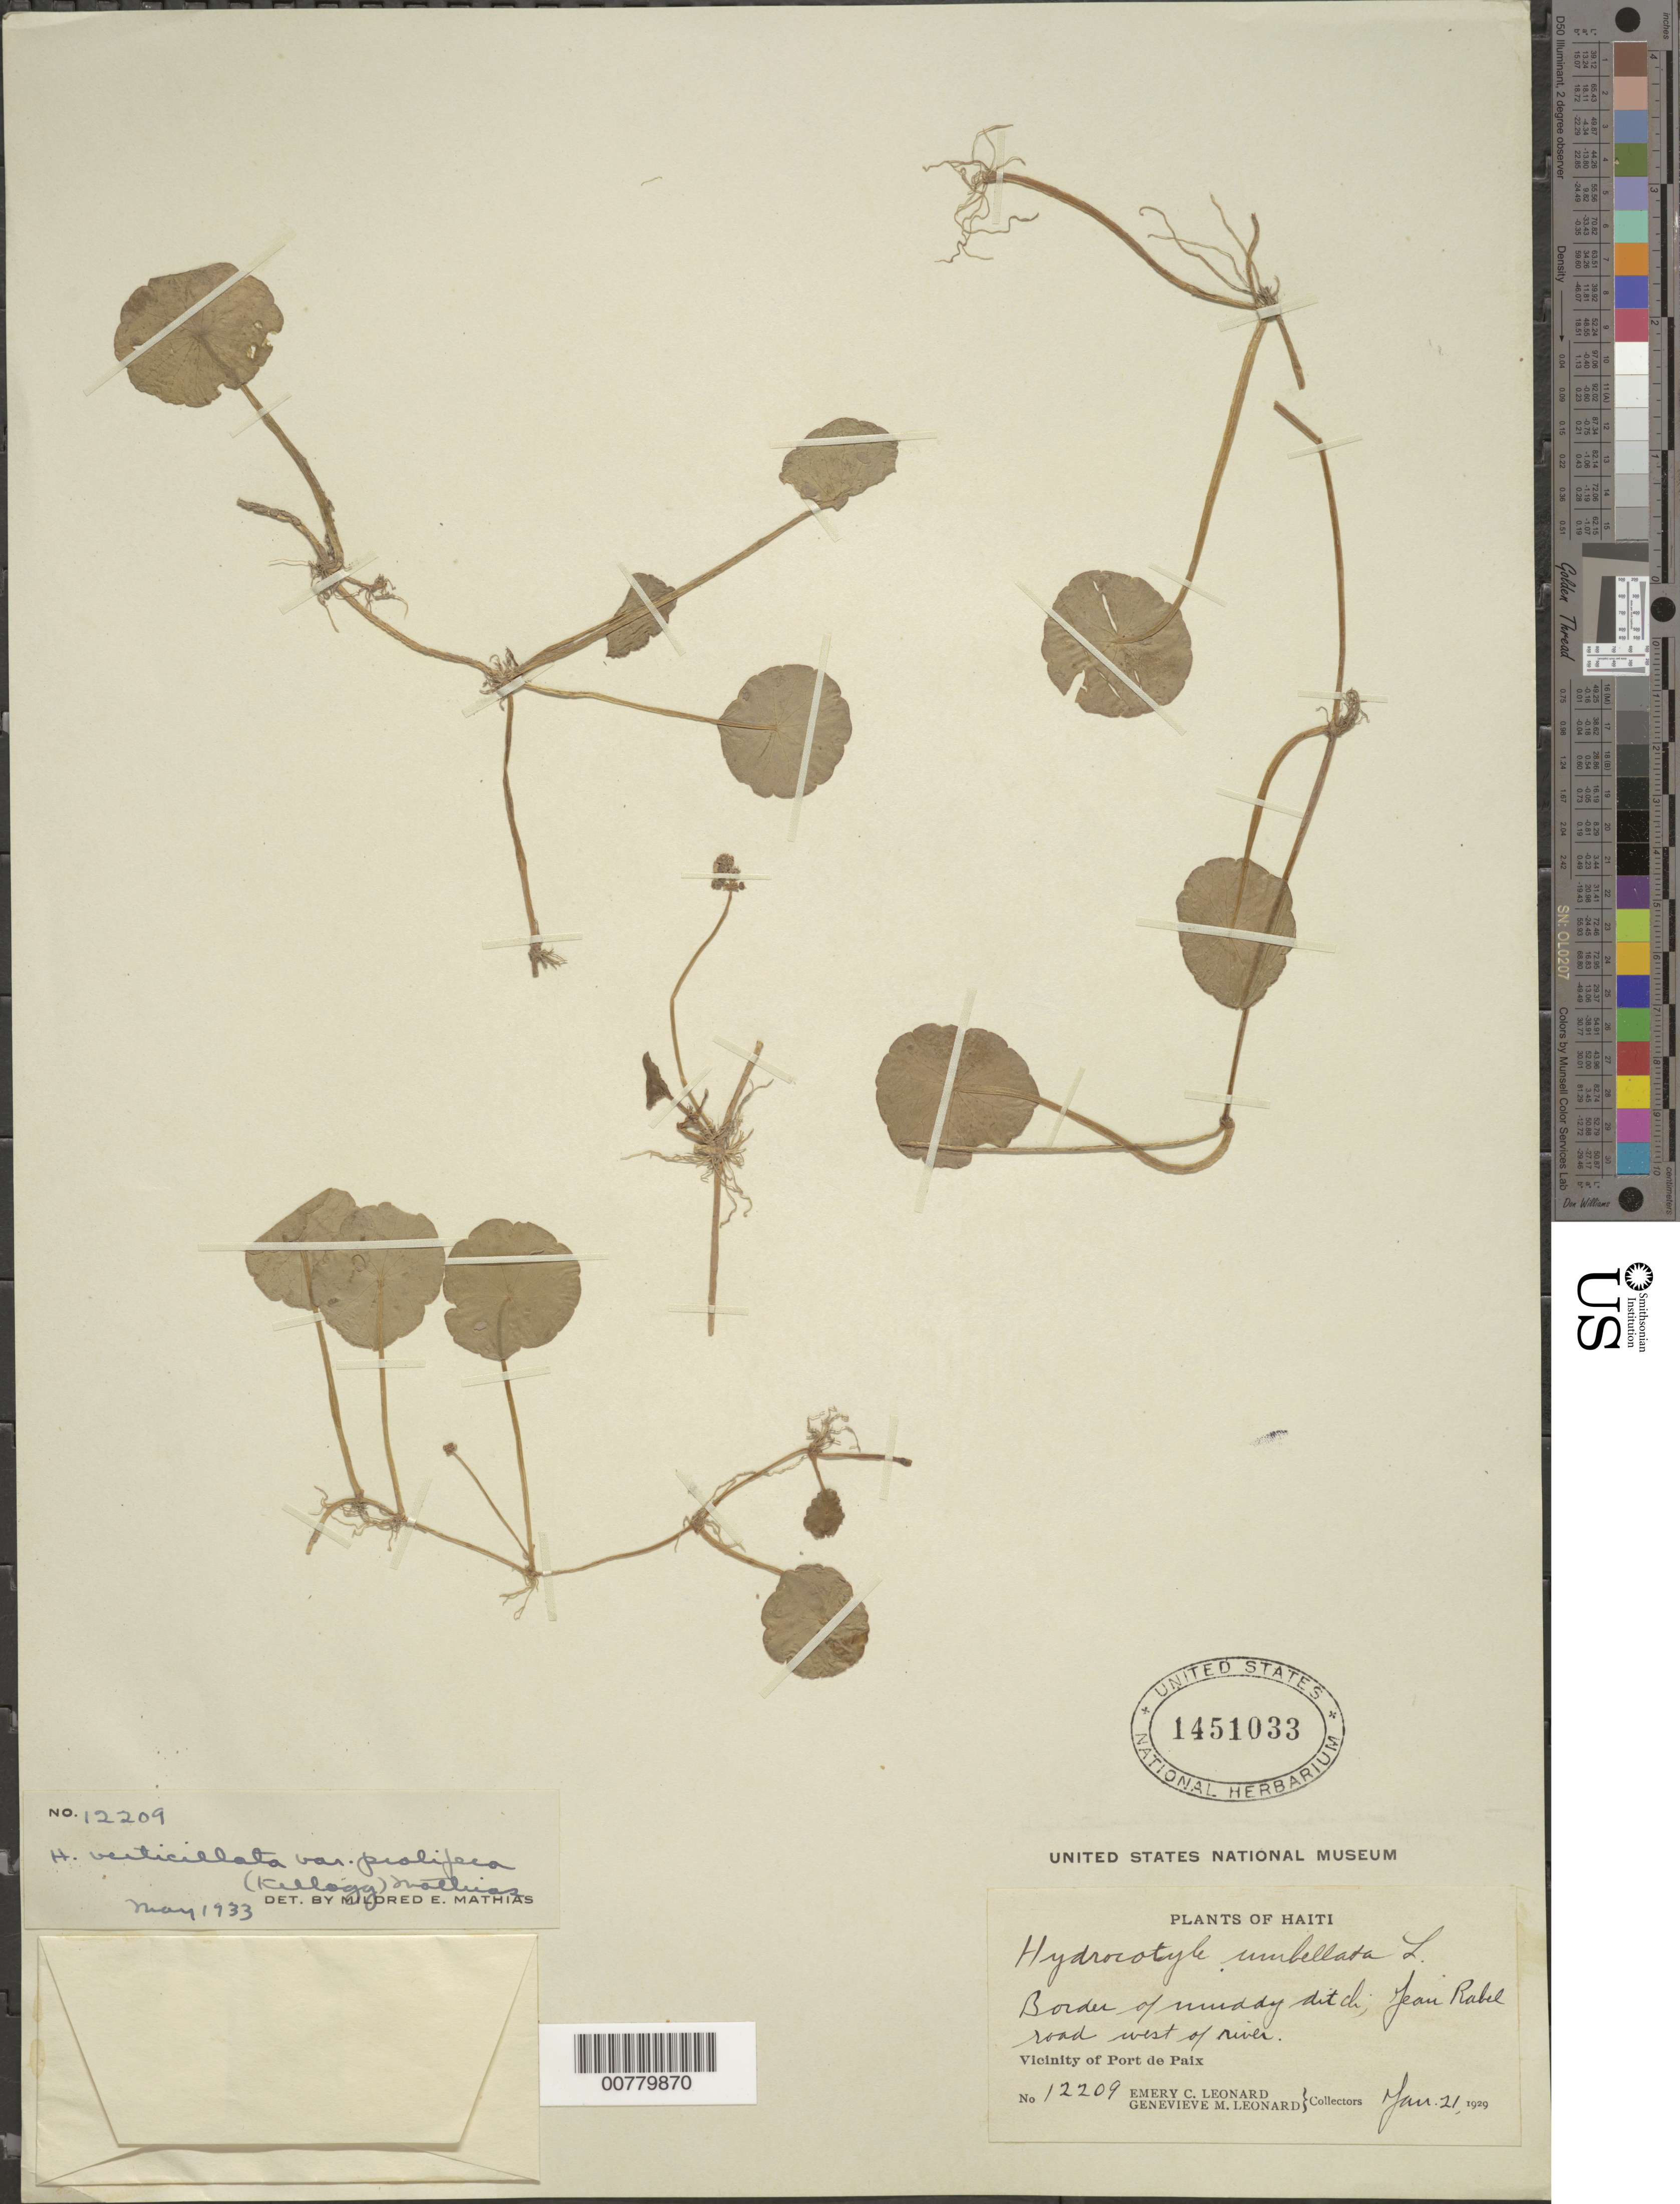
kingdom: Plantae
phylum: Tracheophyta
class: Magnoliopsida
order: Apiales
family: Araliaceae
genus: Hydrocotyle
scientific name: Hydrocotyle verticillata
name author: Thunb.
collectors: E. C. Leonard & G. M. Leonard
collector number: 12209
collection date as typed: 21 Jan 1929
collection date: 1929-01-21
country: Haiti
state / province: Nord-Ouest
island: Hispaniola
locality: Vicinity of Port de Paix, Jean Rabel road west of river.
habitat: Border of muddy ditch.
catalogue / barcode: US 1451033